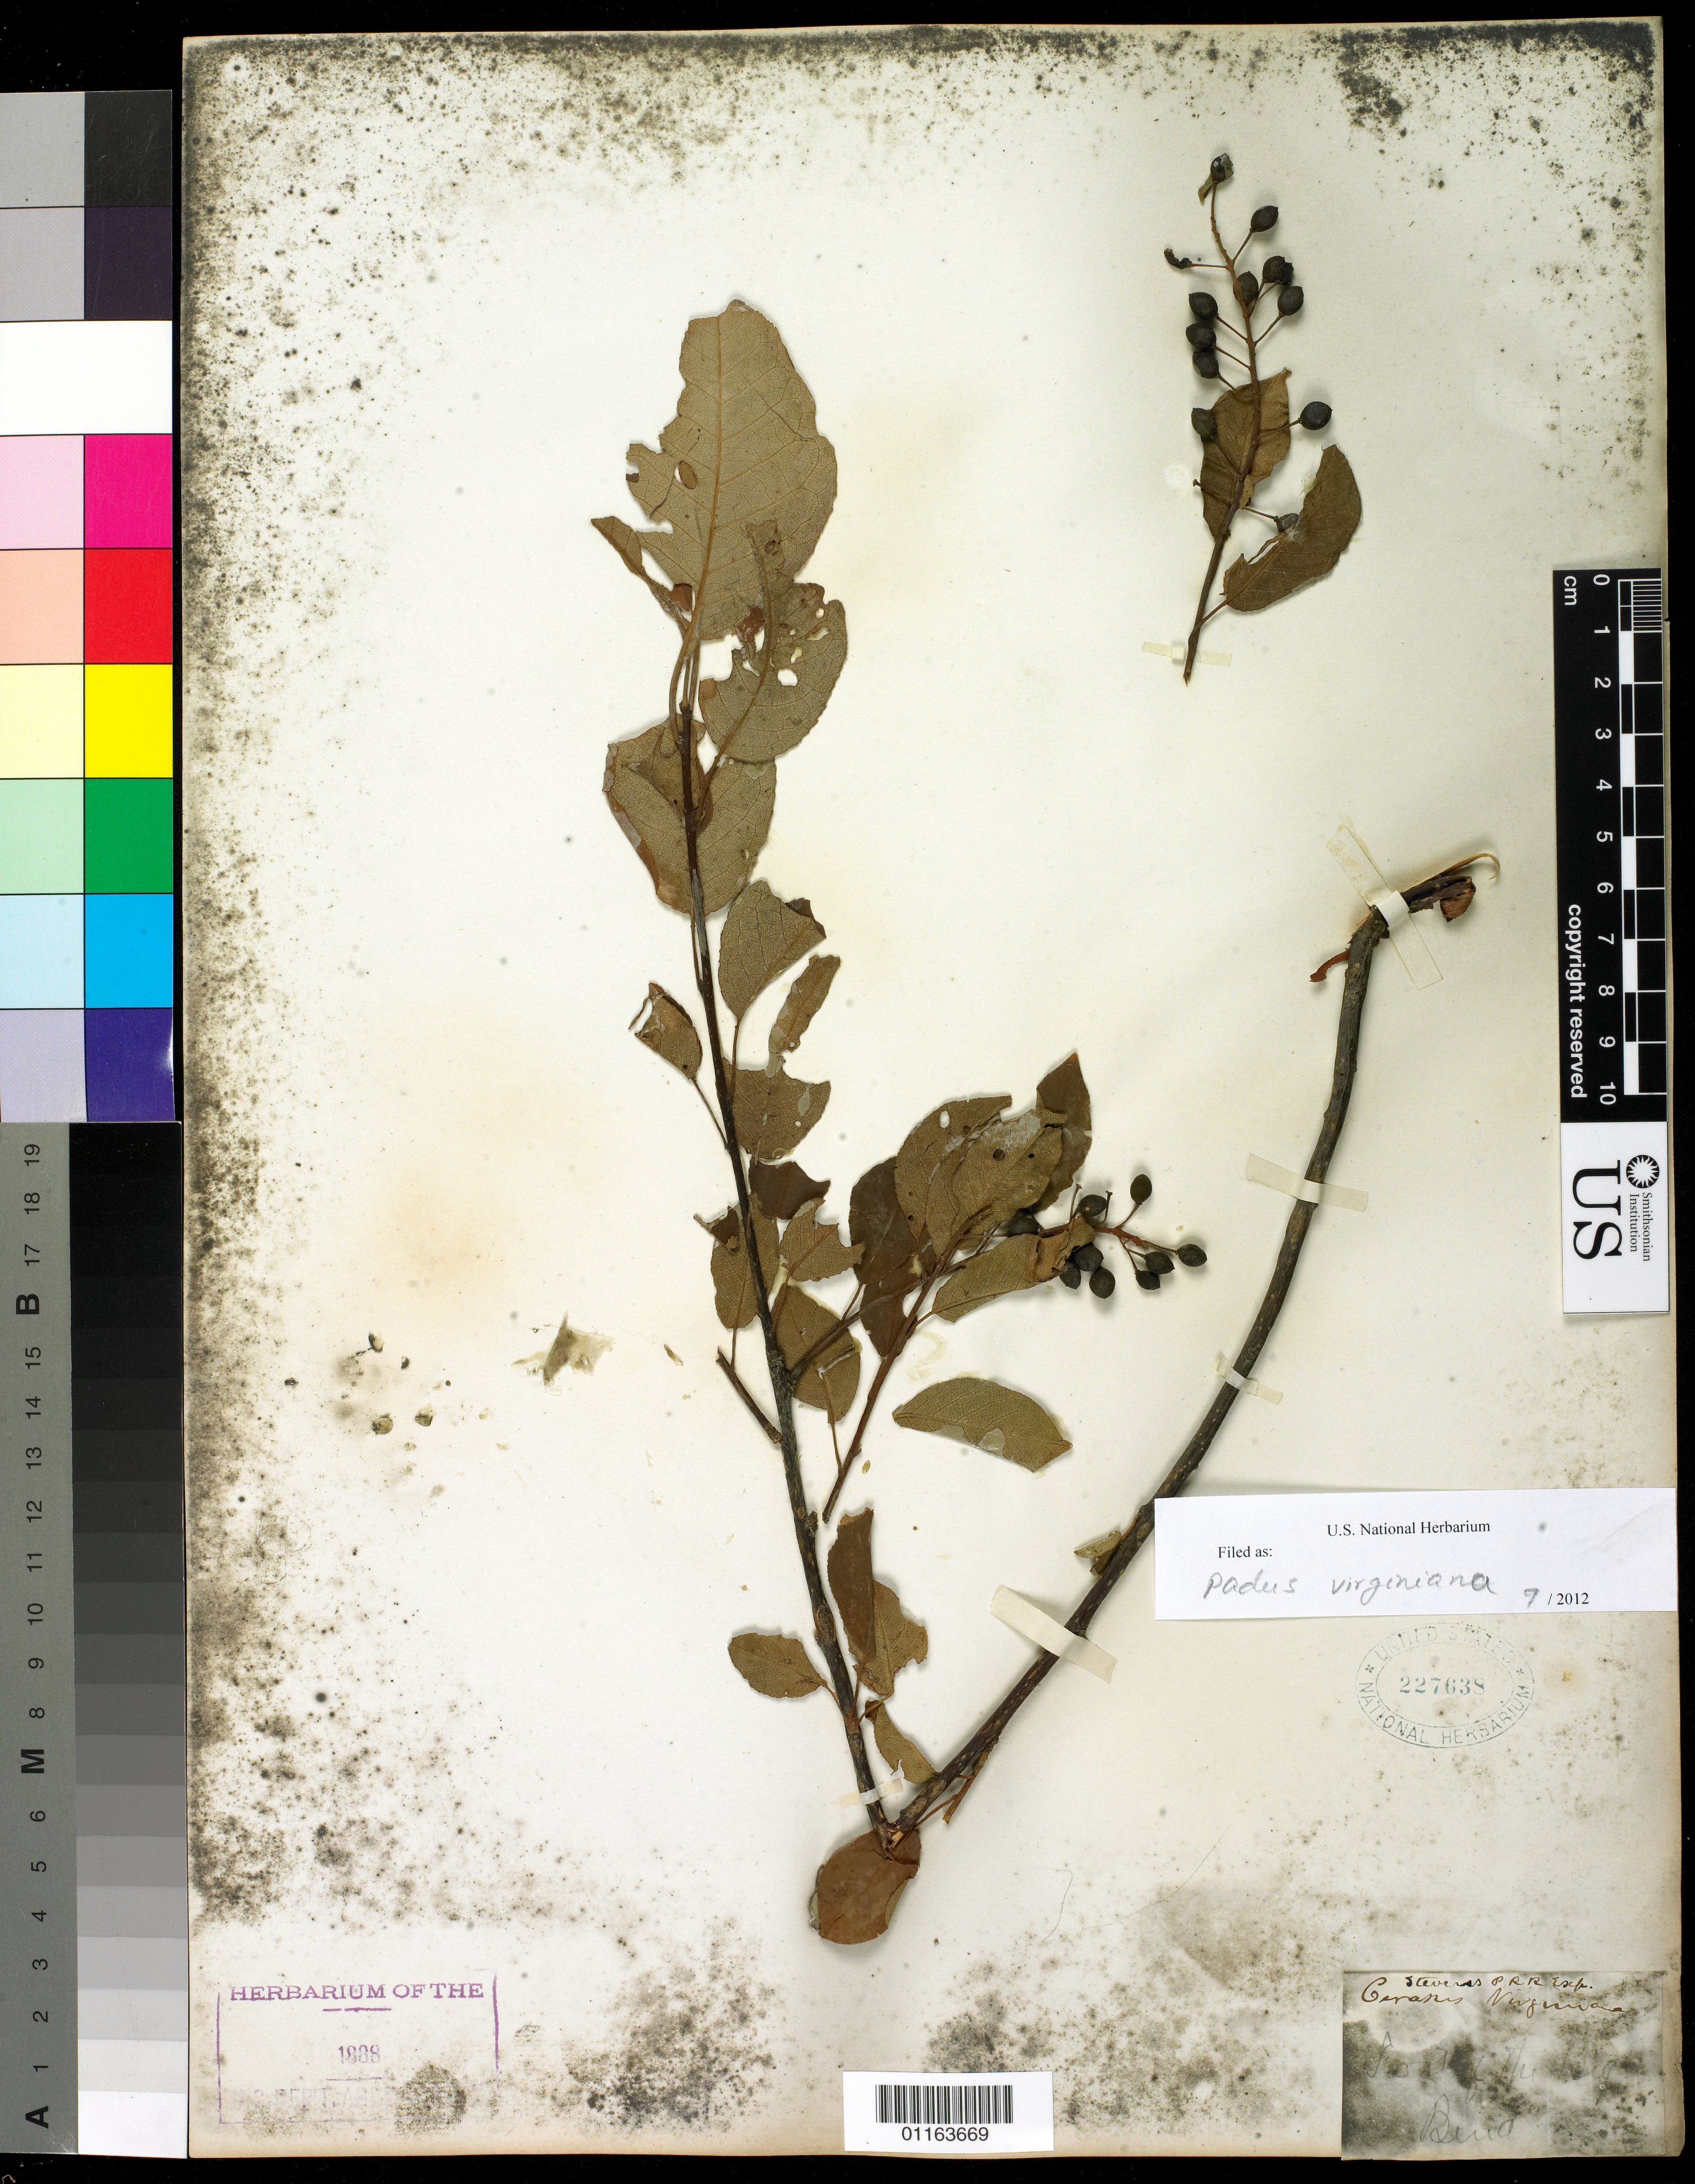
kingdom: Plantae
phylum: Tracheophyta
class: Magnoliopsida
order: Rosales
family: Rosaceae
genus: Prunus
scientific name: Prunus virginiana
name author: L.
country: Canada / United States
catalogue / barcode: US 227638